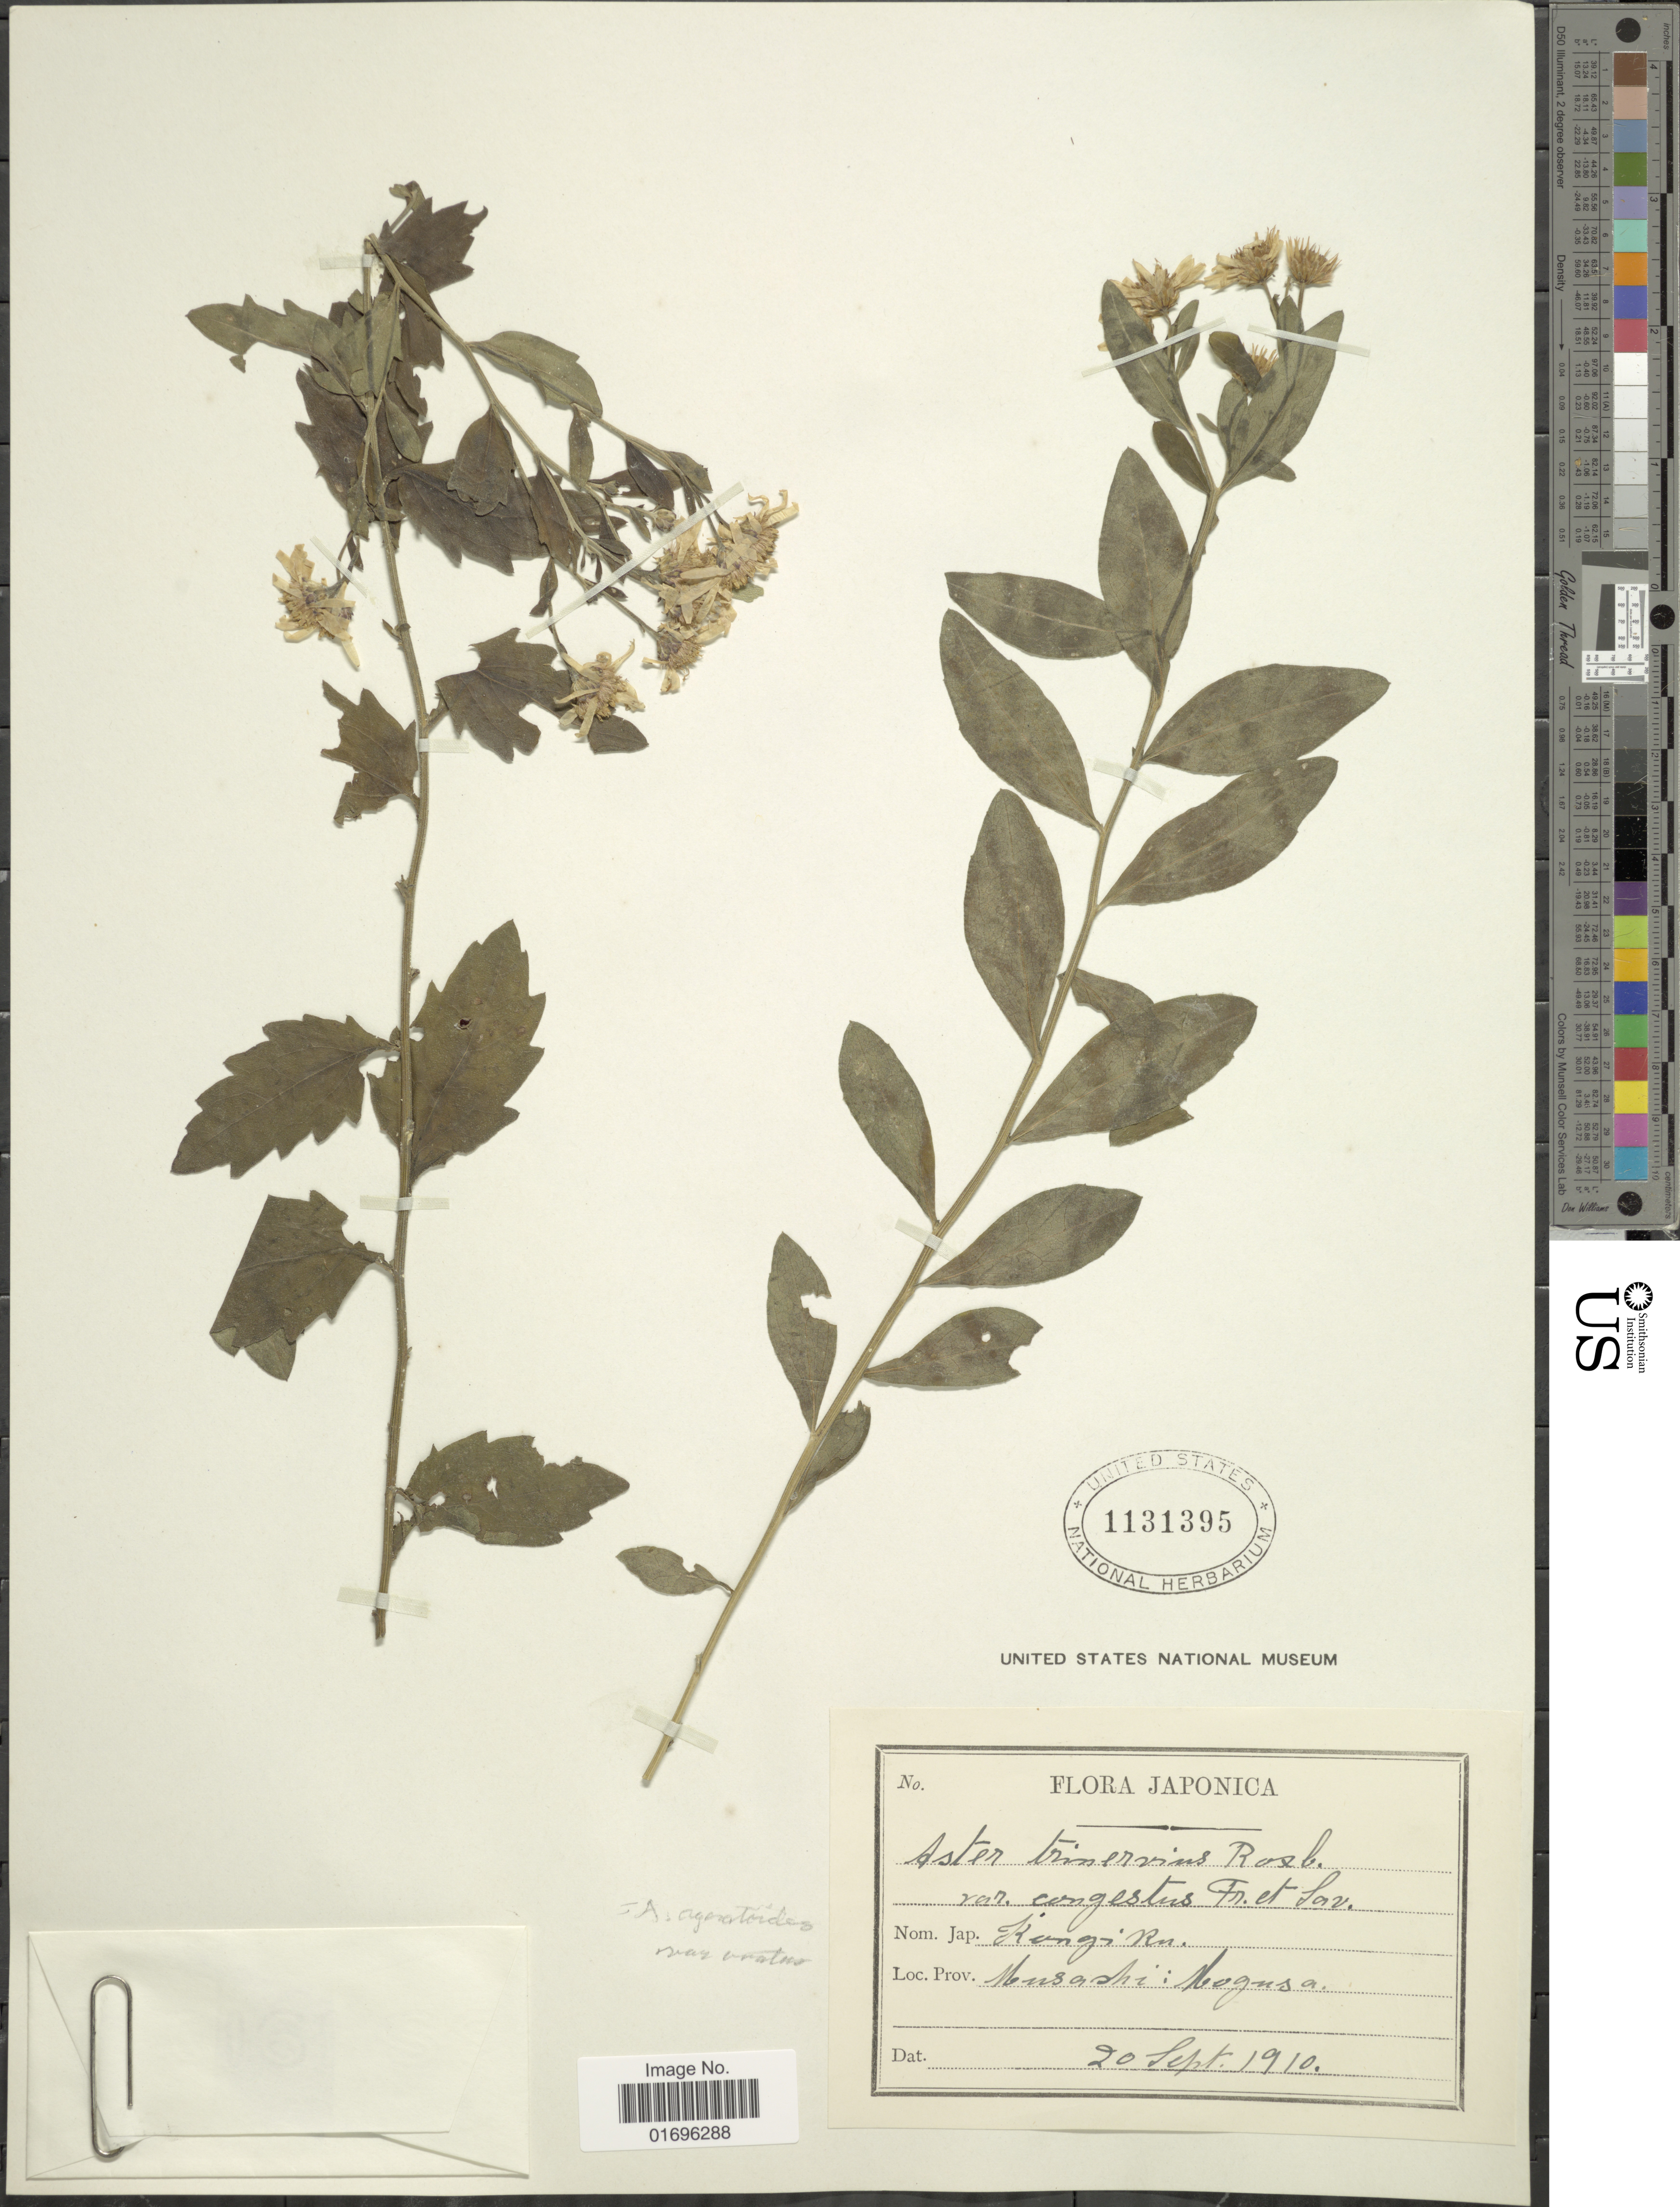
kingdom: Plantae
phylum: Tracheophyta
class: Magnoliopsida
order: Asterales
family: Asteraceae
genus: Aster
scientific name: Aster ageratoides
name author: Turcz.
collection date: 1910-09-20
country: Japan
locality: Japonica. Musashi: Hogusa.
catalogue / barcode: US 1131395